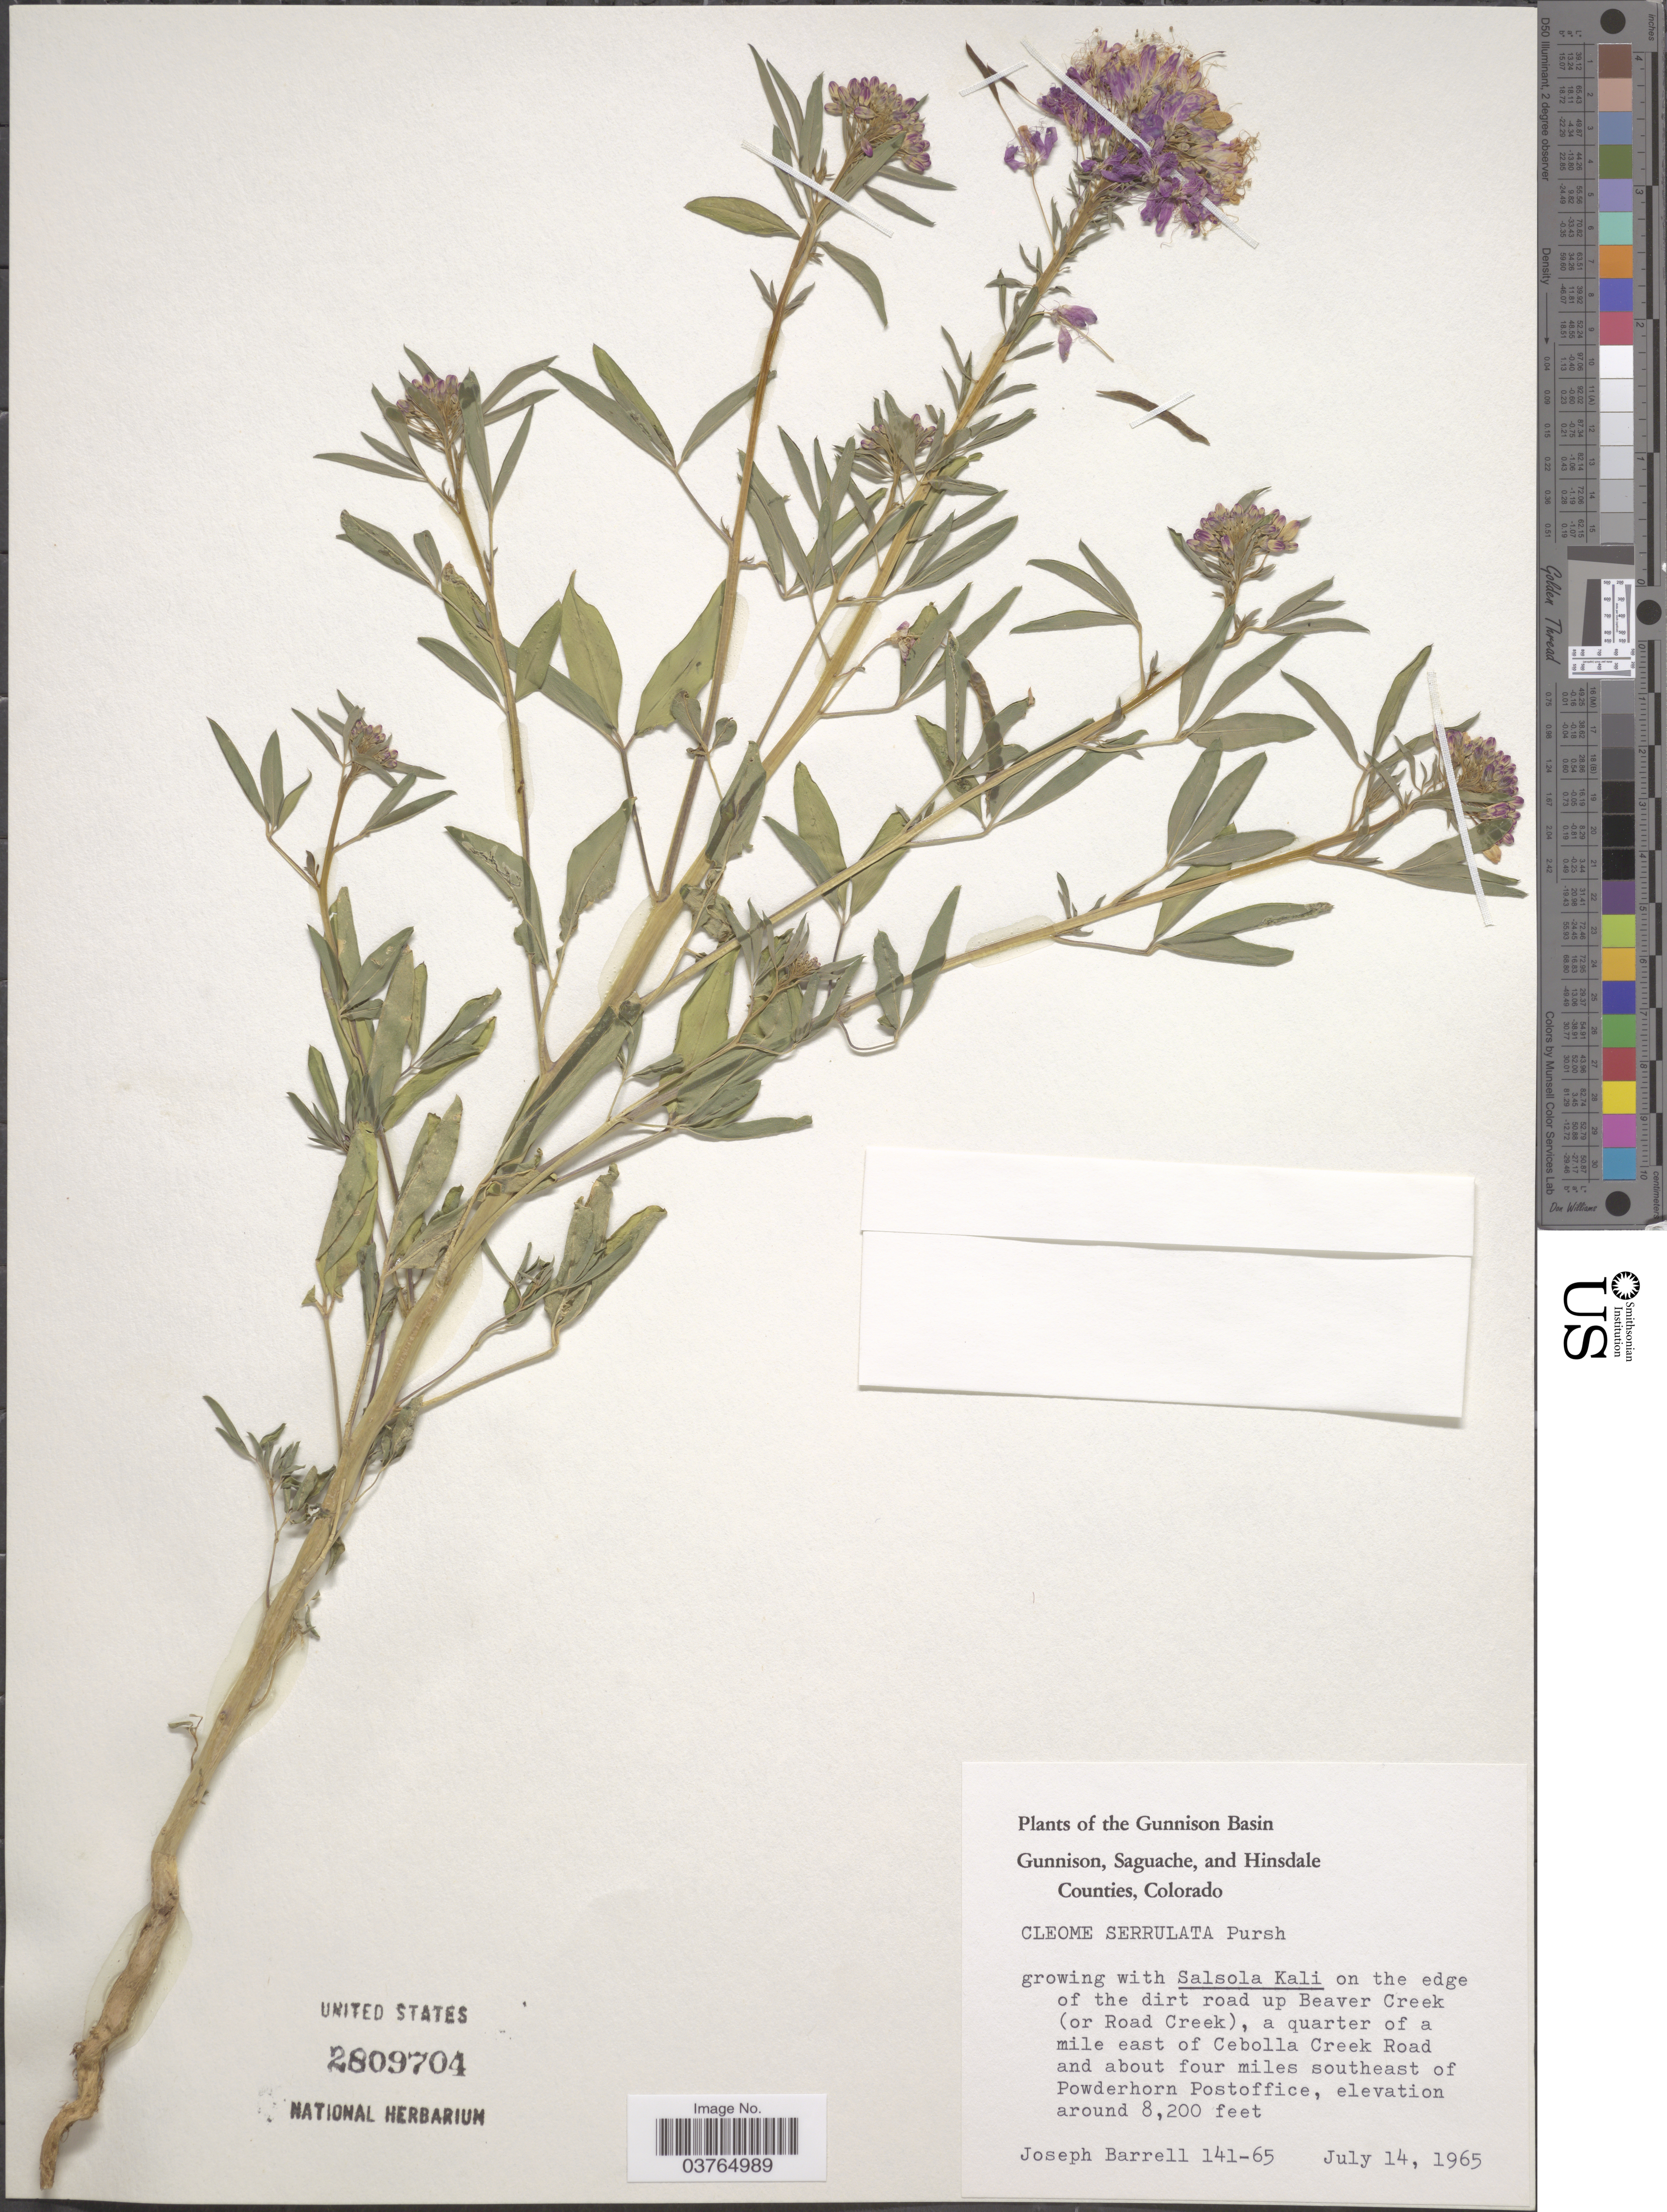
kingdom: Plantae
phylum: Tracheophyta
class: Magnoliopsida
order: Brassicales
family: Cleomaceae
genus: Cleomella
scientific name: Cleomella serrulata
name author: (Pursh) Roalson & J.C. Hall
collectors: J. Barrell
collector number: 141-65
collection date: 1965-07-14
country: United States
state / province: Colorado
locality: The Gunnison Basin. Gunnison, Saguache, and Hinsdale Counties. On the edge of the dirt road up Beaver Creek (or Road Creek), a quarter of a mile east of Cebolla Creek Road and about four miles southeast of Powdehorn Postoffice.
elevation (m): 2499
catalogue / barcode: US 2809704